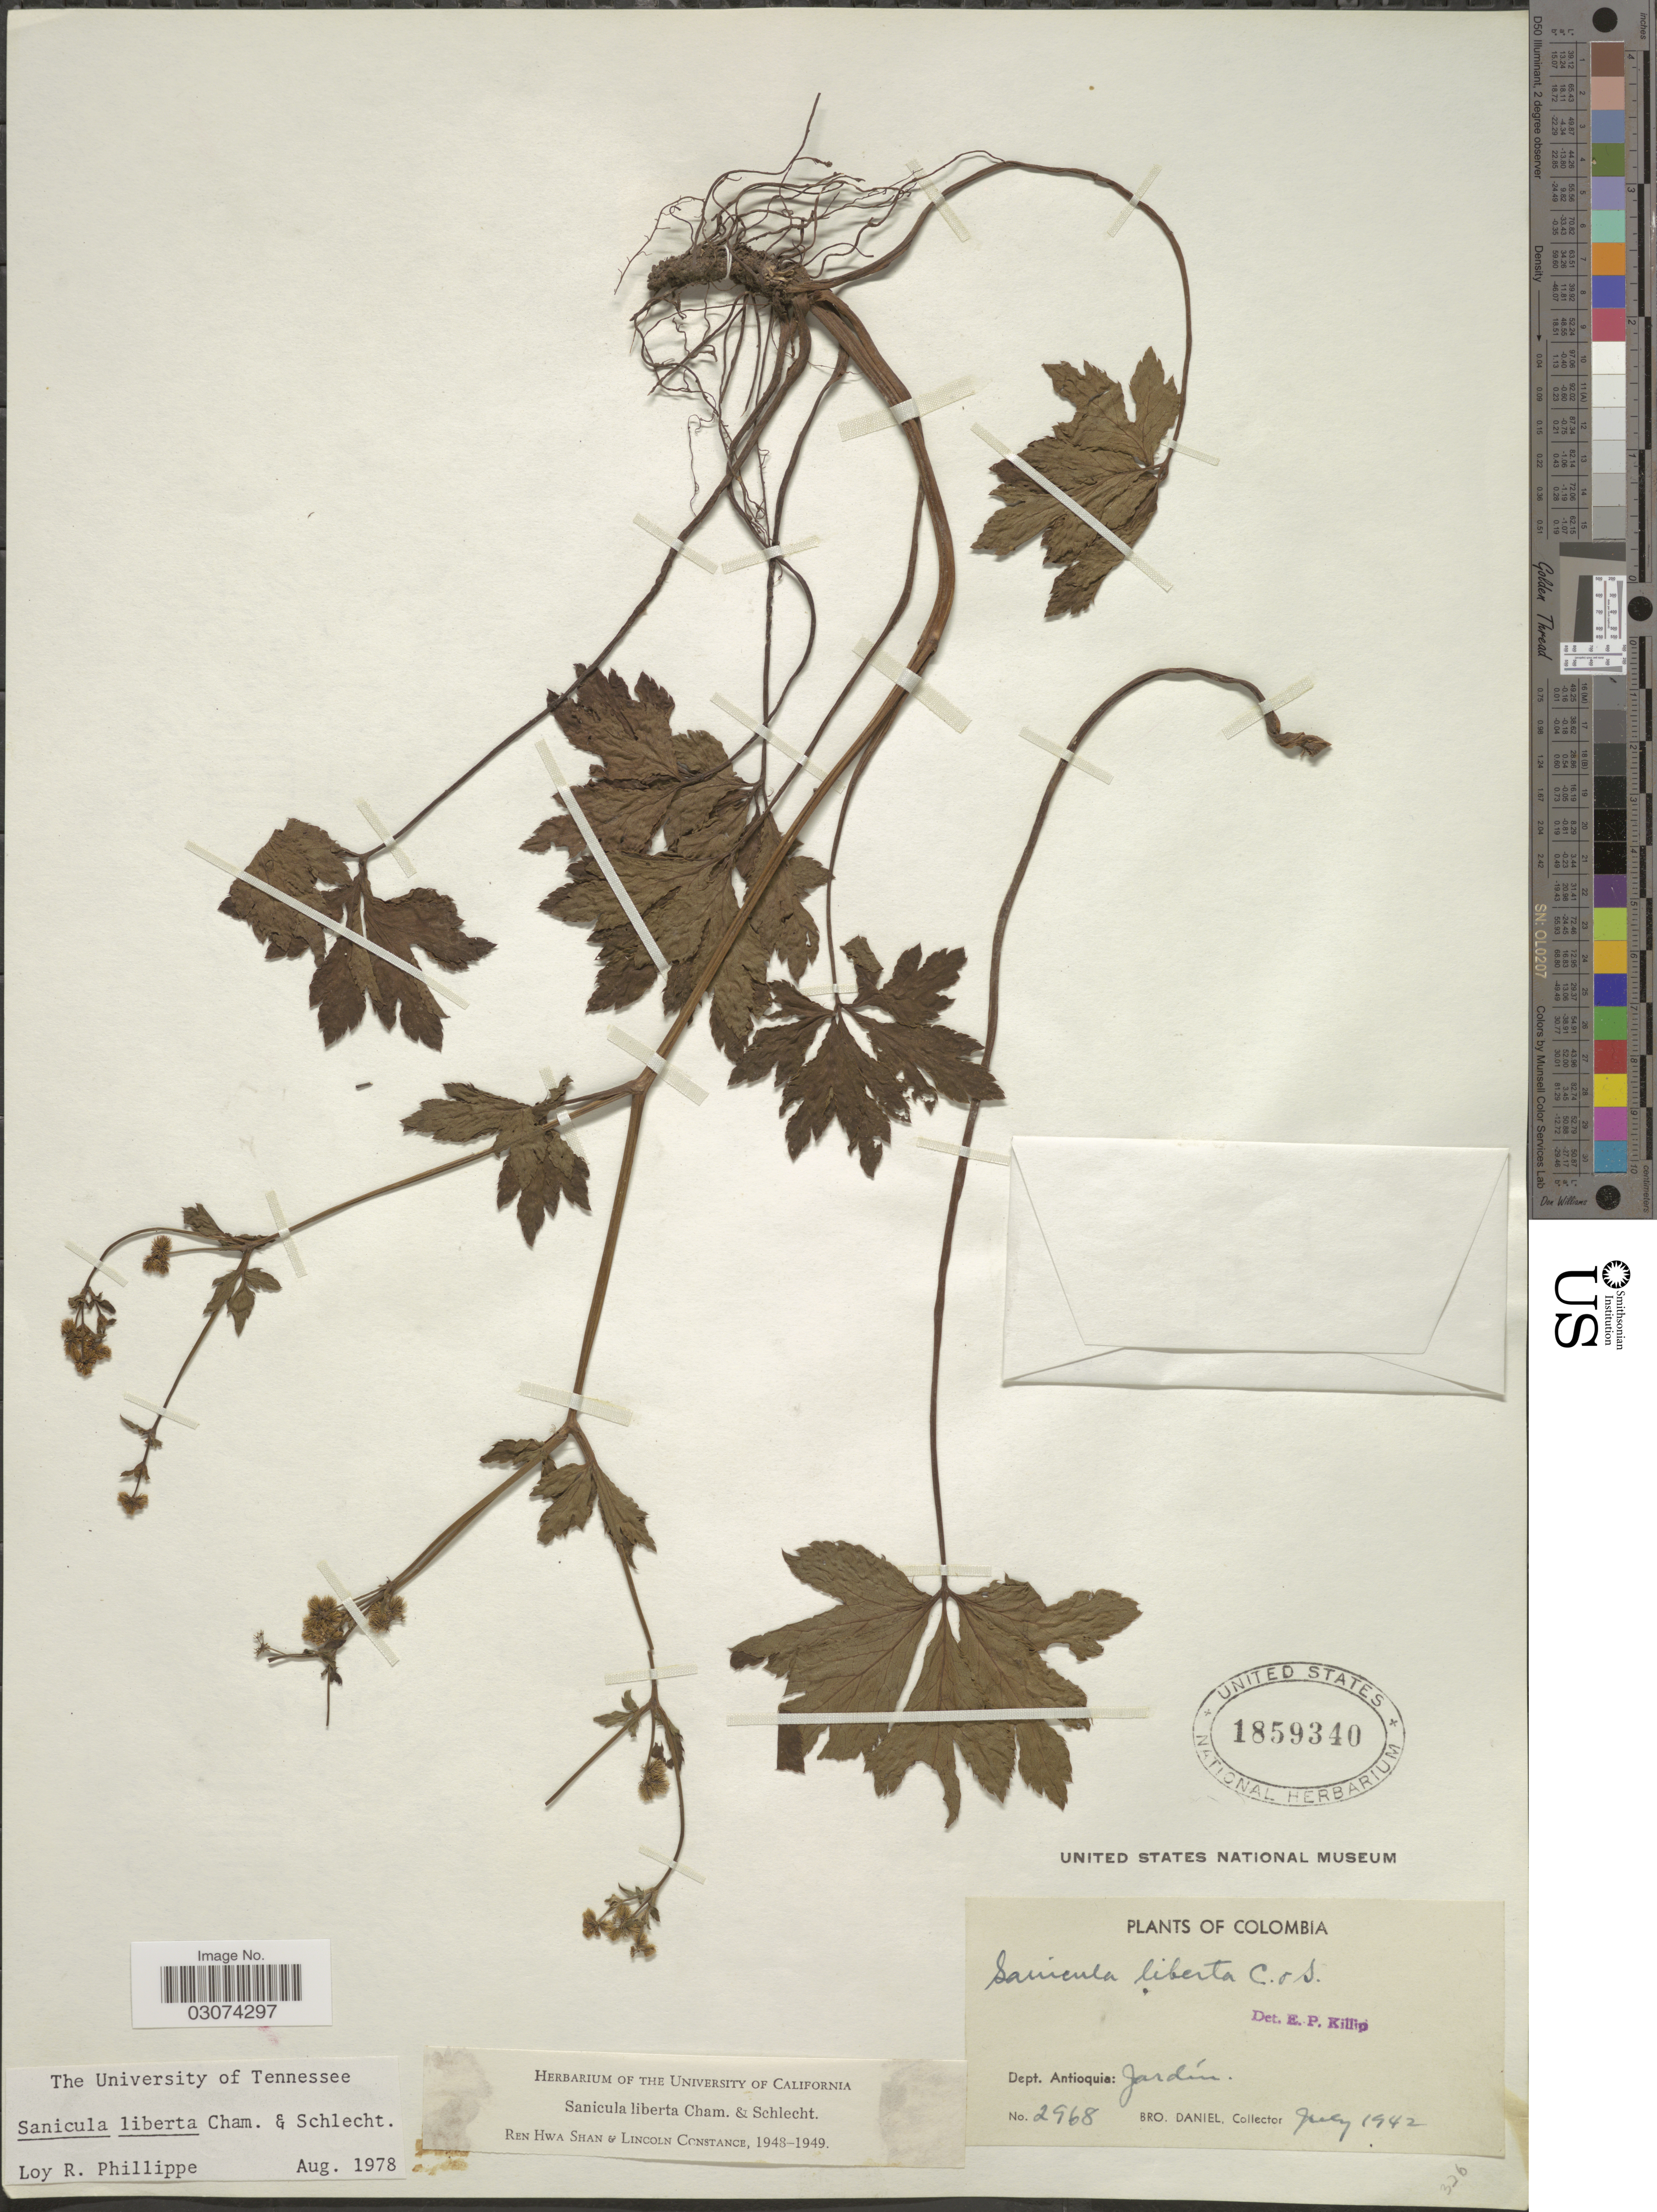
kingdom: Plantae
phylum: Tracheophyta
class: Magnoliopsida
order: Apiales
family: Apiaceae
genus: Sanicula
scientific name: Sanicula liberta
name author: Cham. & Schltdl.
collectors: Bro. Daniel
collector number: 2968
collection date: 1942-07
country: Colombia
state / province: Antioquia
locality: Dept. Antioquia: Jardín.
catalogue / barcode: US 1859340